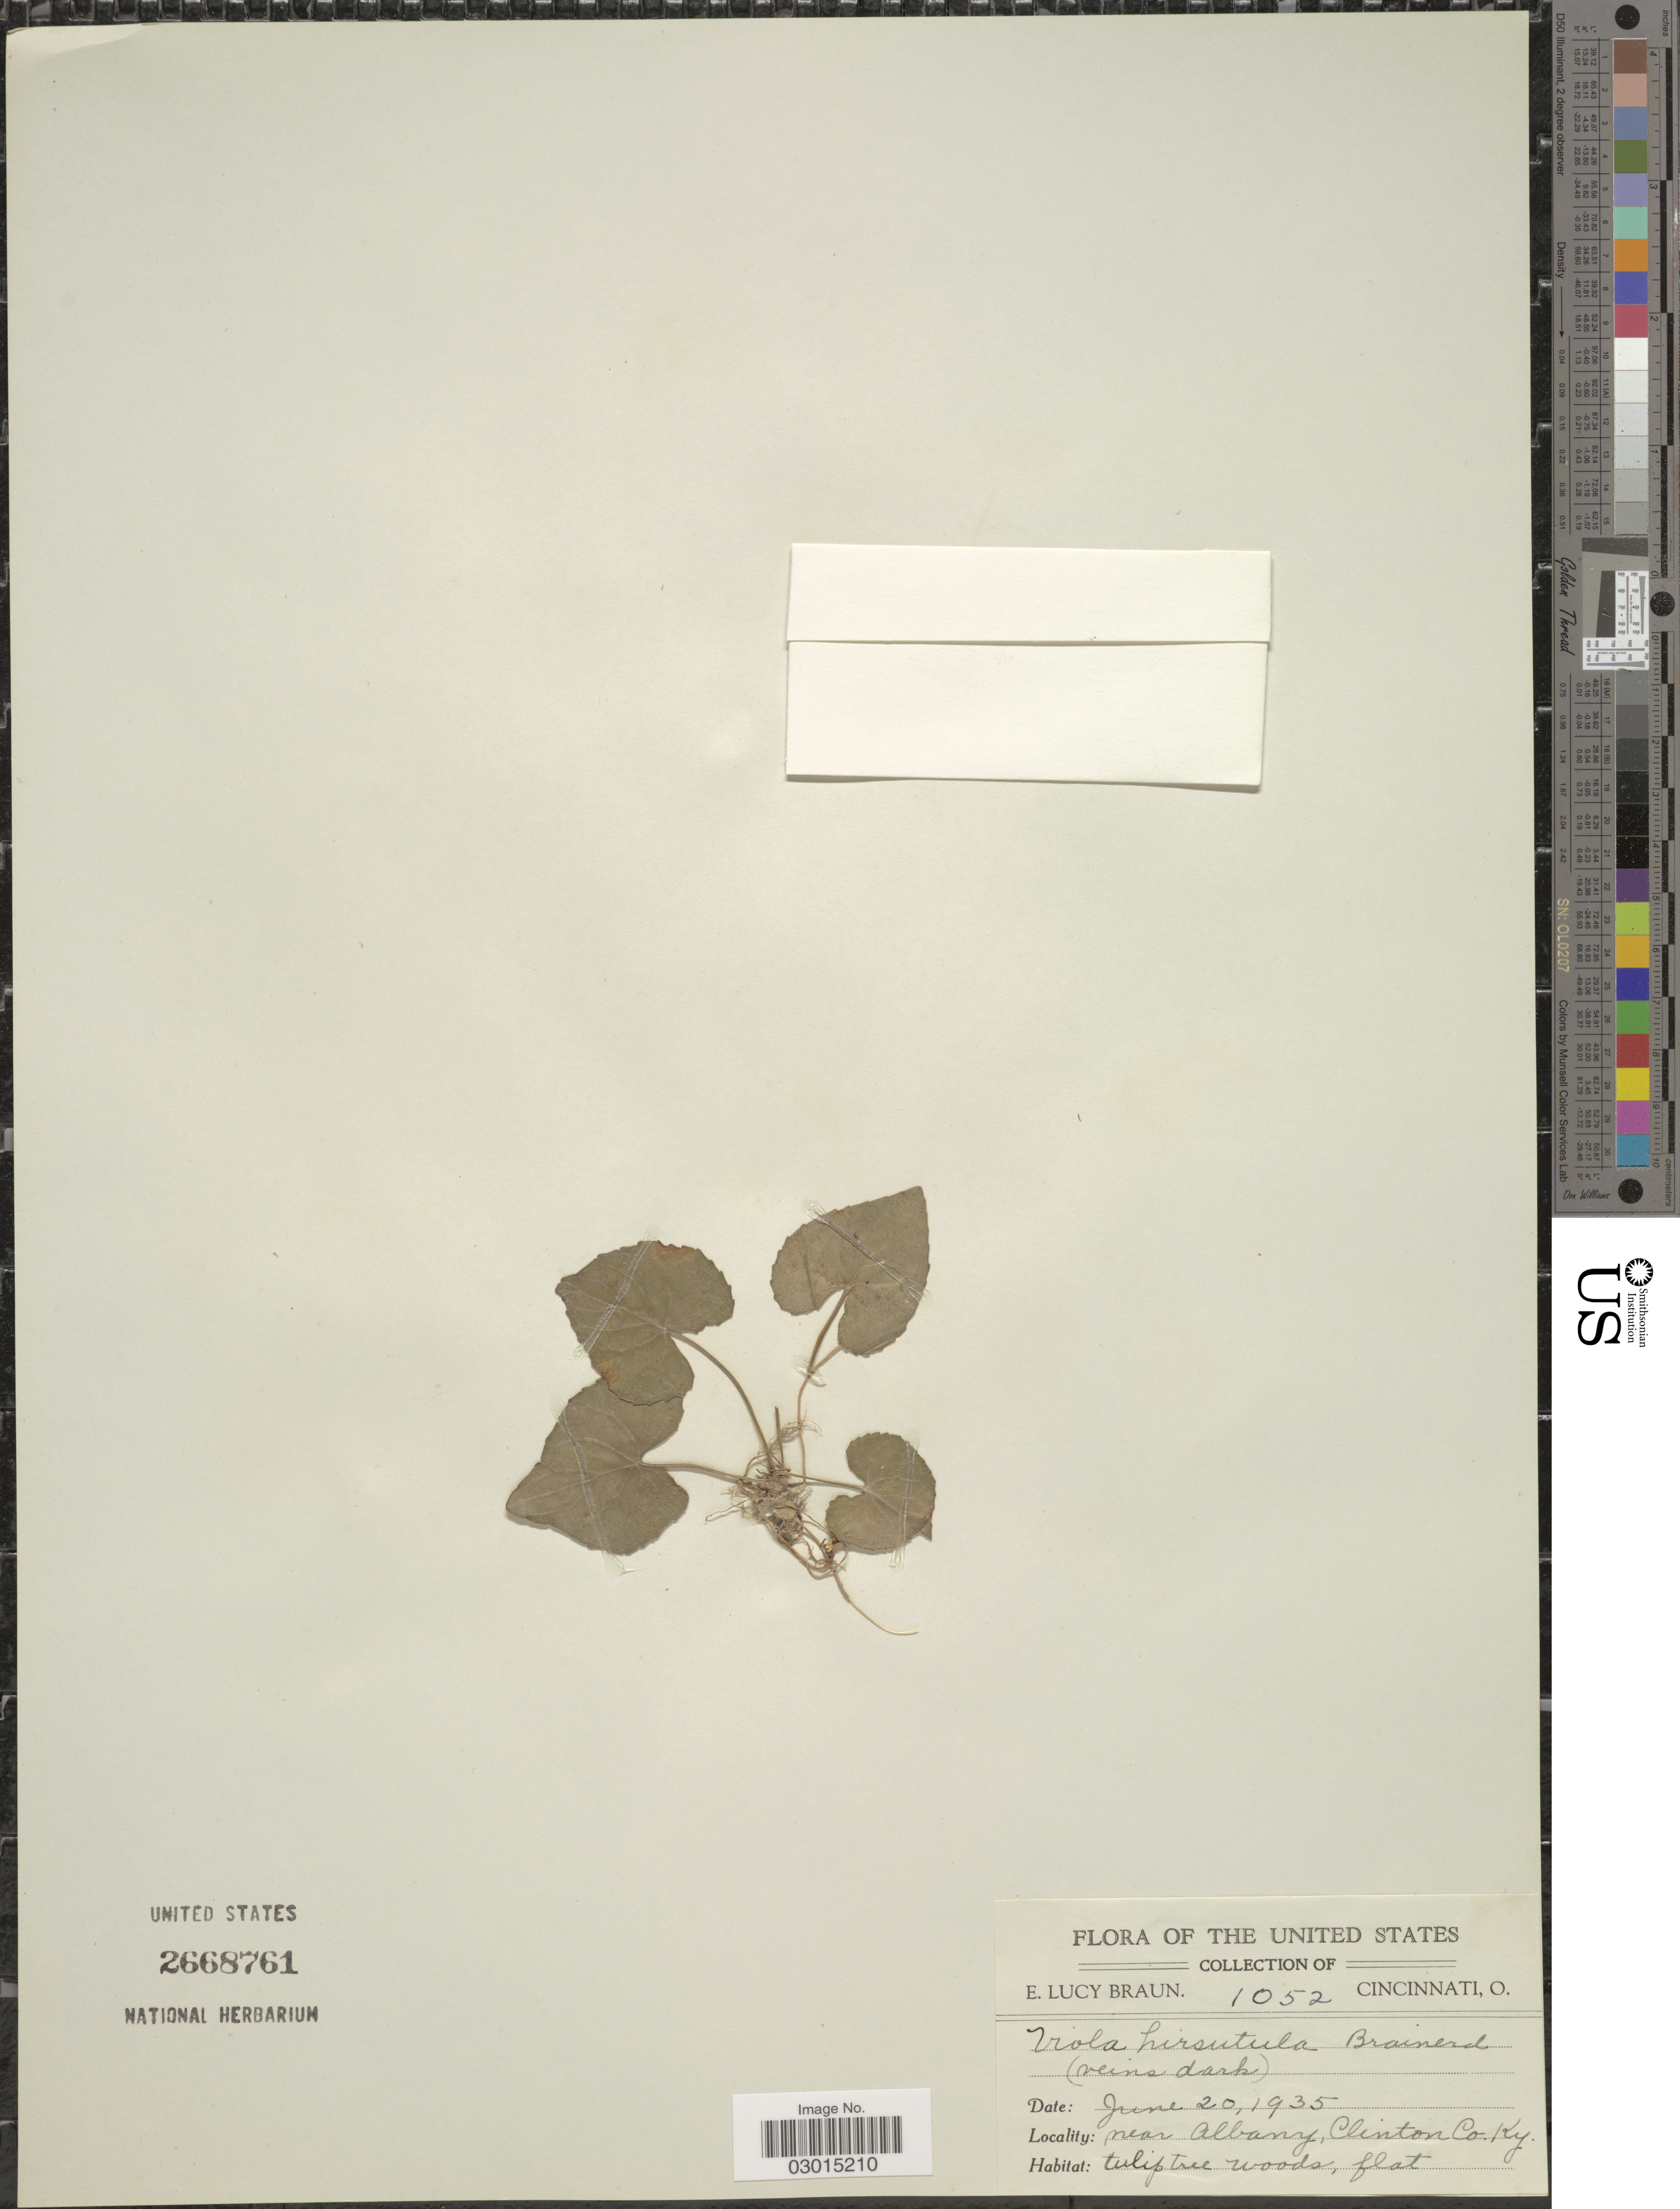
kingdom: Plantae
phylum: Tracheophyta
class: Magnoliopsida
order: Malpighiales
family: Violaceae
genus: Viola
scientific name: Viola hirsutula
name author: Brainerd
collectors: E. L. Braun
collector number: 1052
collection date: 1935-06-20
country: United States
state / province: Kentucky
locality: Near Albany, Clinton Co., Ky.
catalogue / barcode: US 2668761